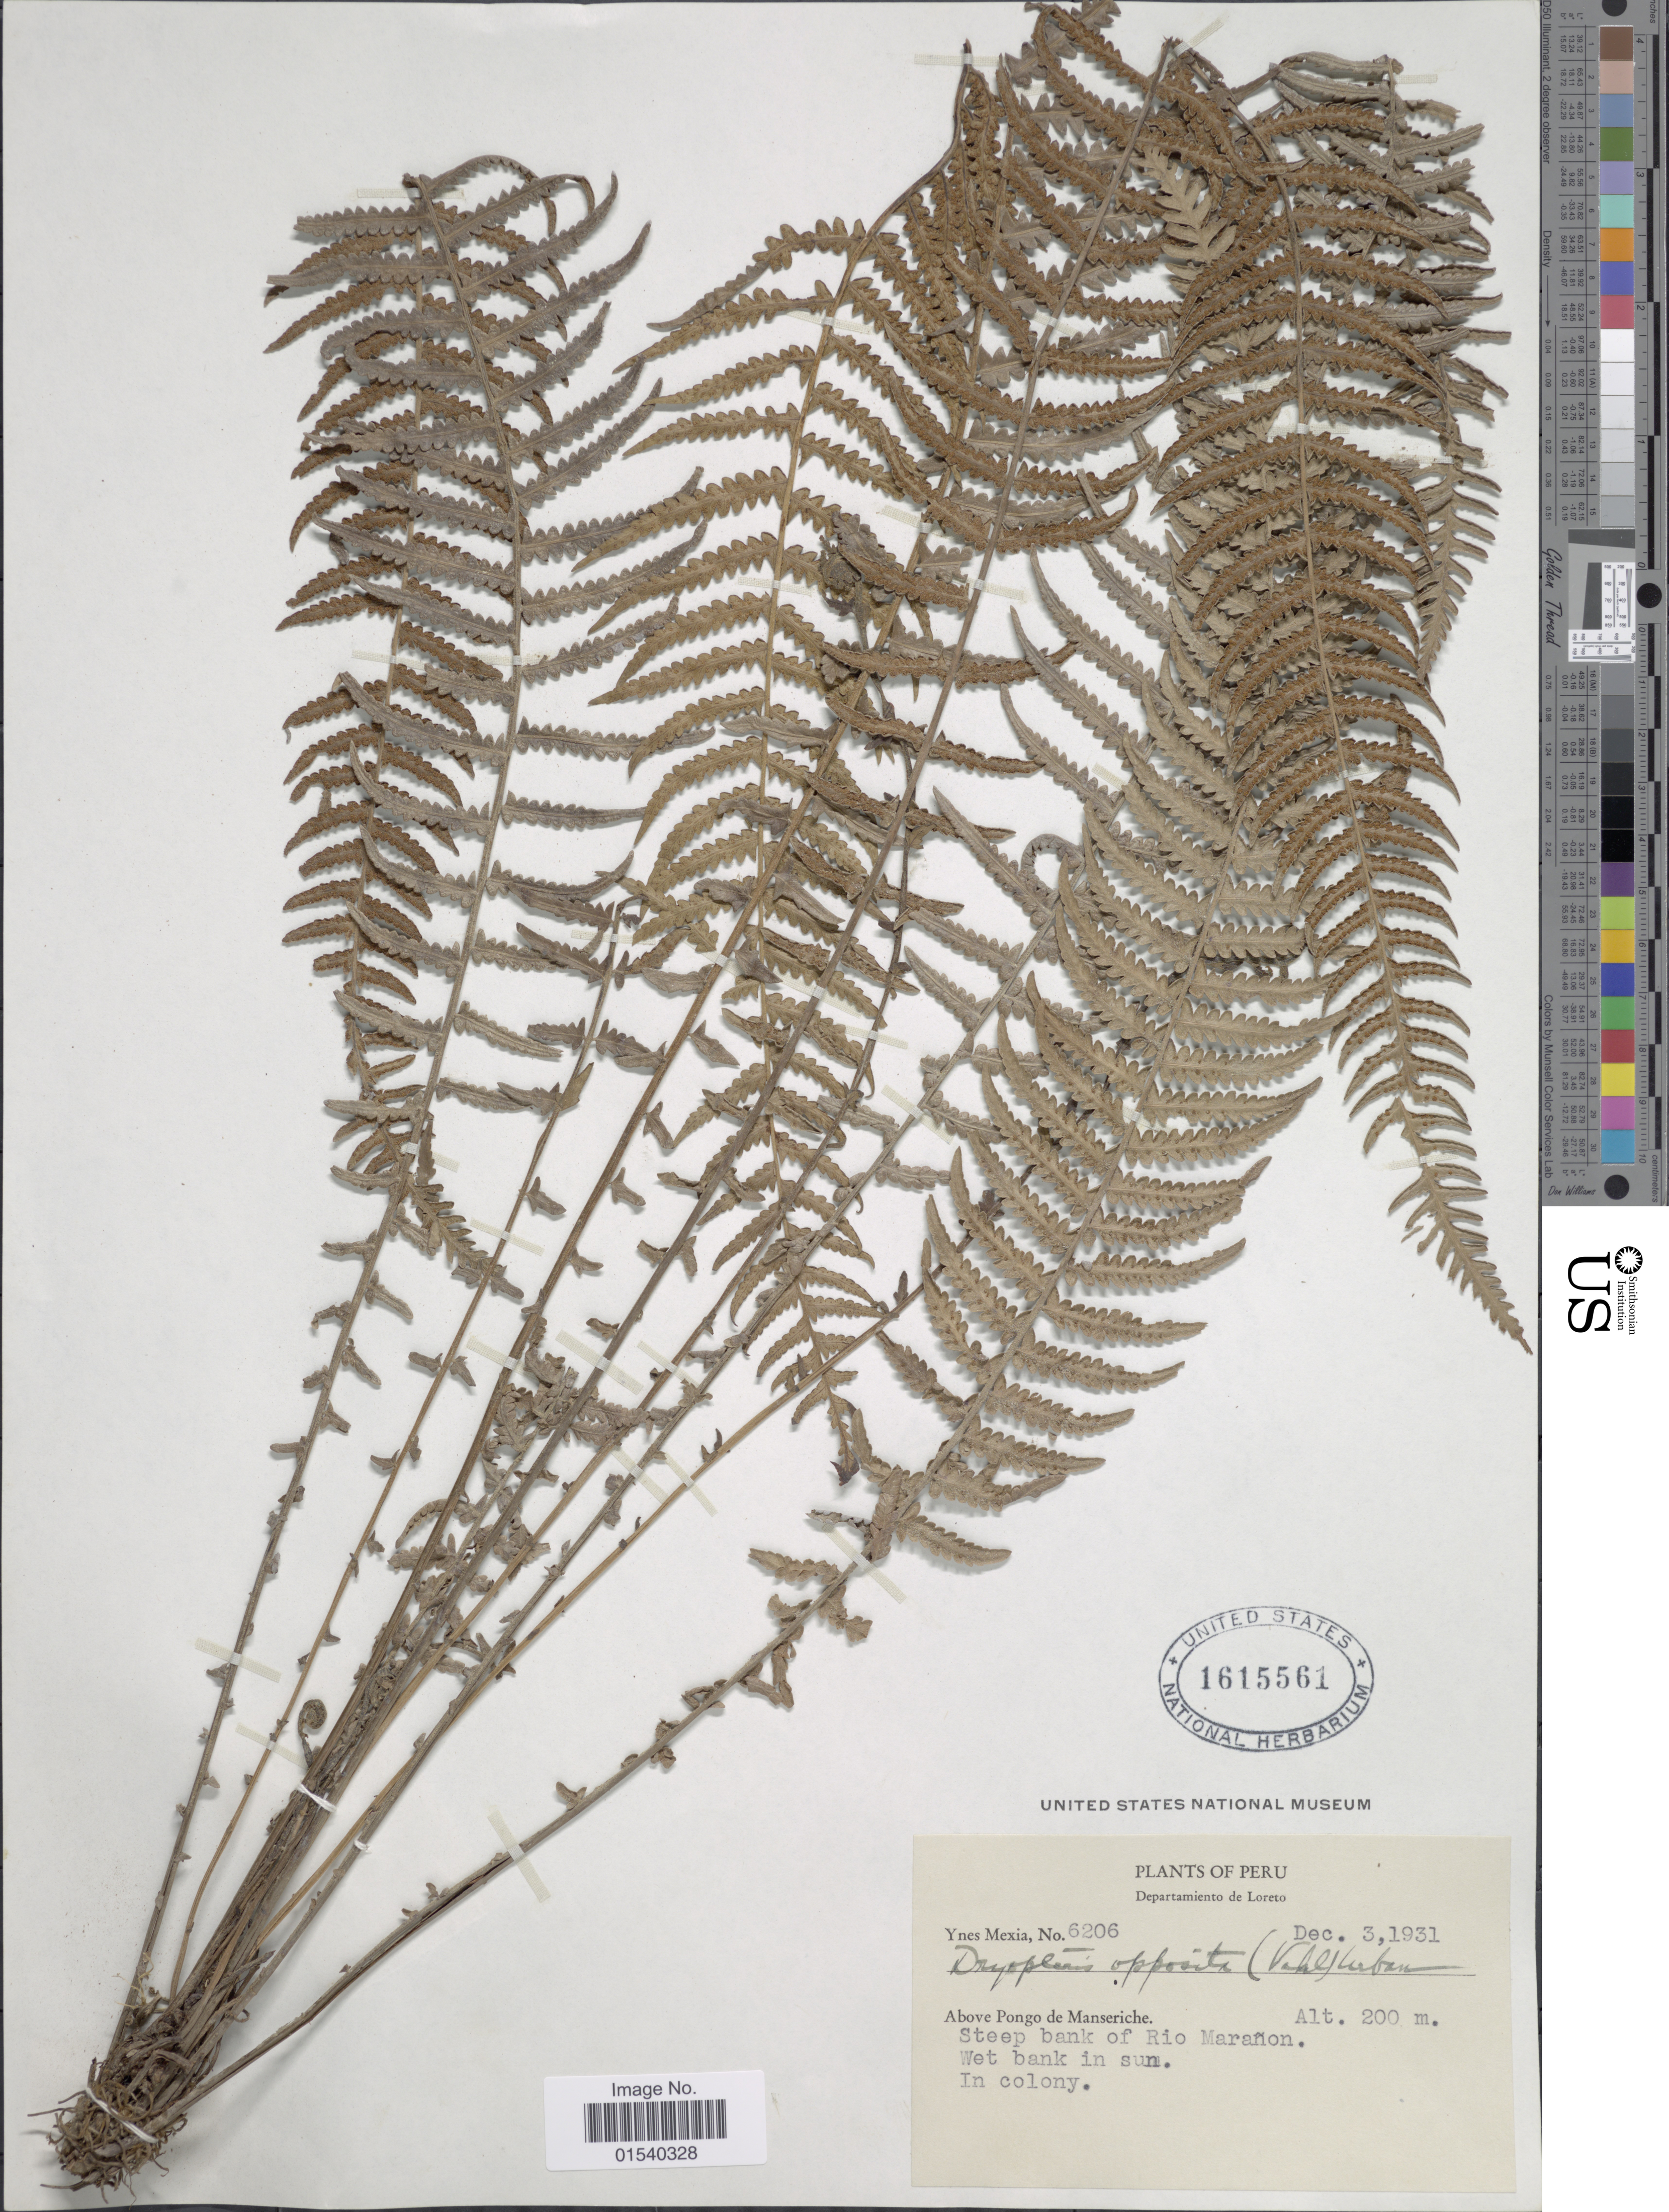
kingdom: Plantae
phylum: Tracheophyta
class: Polypodiopsida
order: Polypodiales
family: Thelypteridaceae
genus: Amauropelta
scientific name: Amauropelta opposita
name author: (Vahl) Pic. Serm.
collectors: Y. Mexia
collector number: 6206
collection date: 1931-12-03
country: Peru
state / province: Loreto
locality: Departamento de Loreto, Above Pongo de Manseriche. Steep bank of Rio Marañon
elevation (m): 200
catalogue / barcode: US 1615561